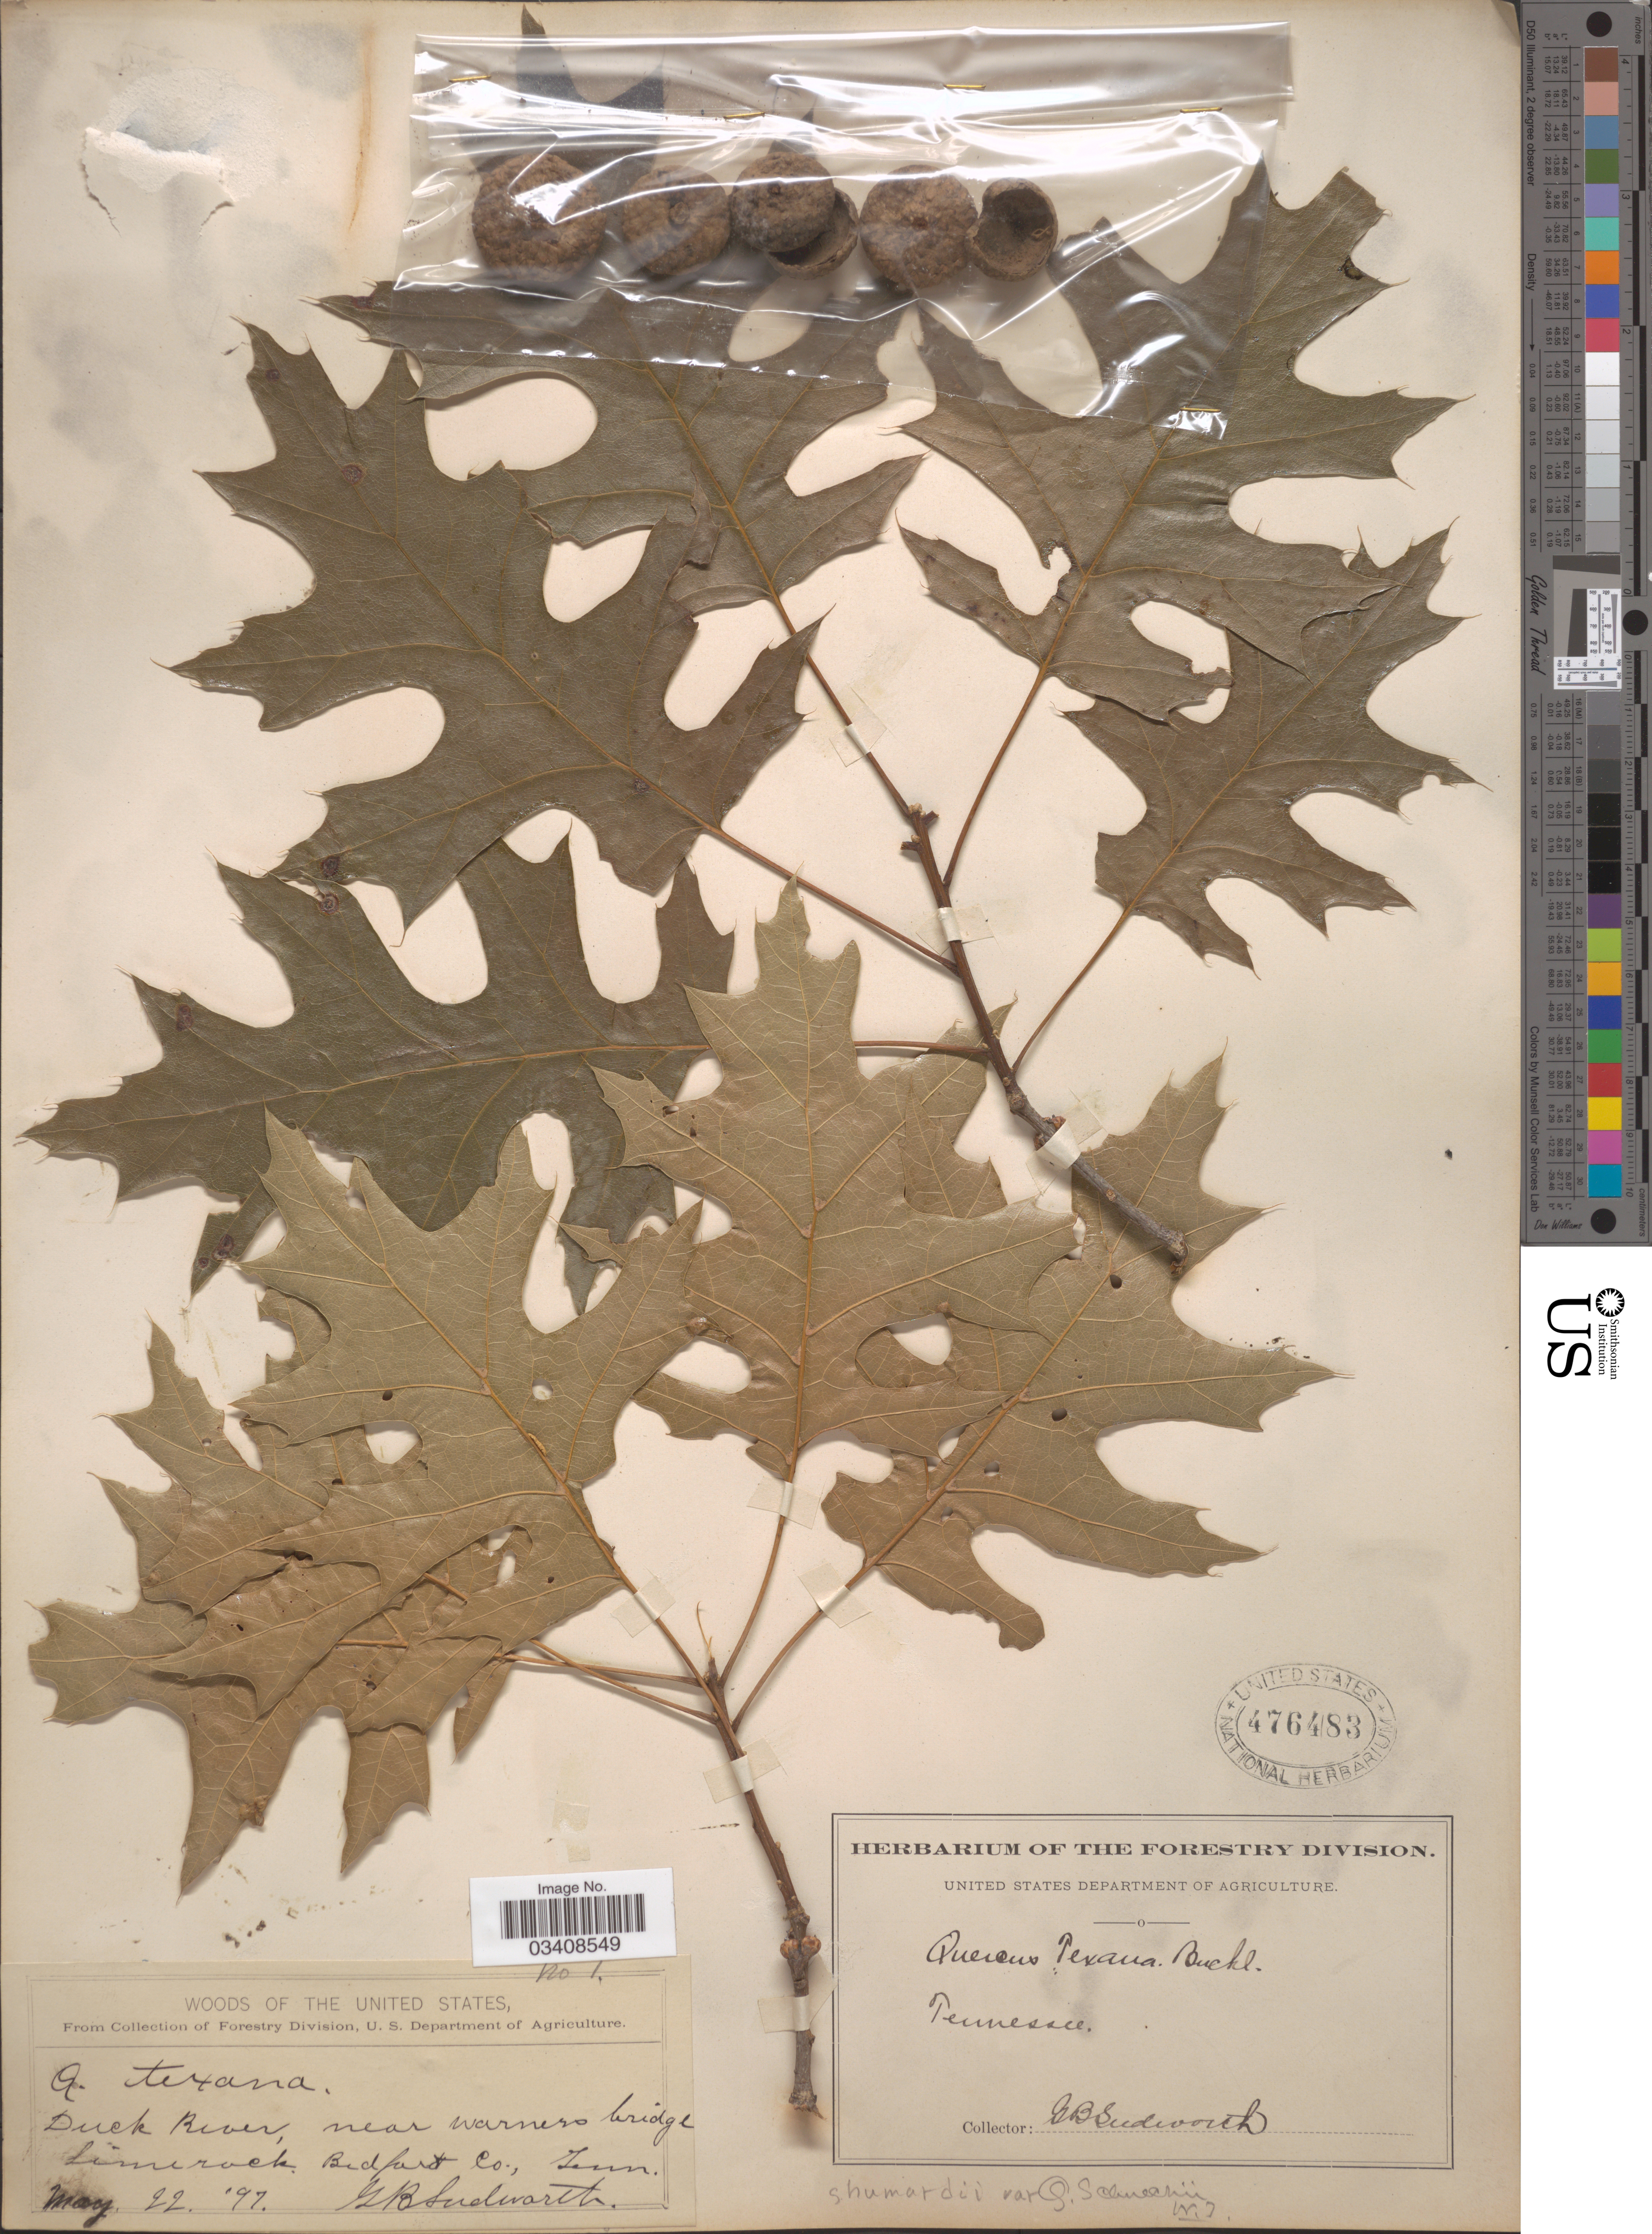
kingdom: Plantae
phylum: Tracheophyta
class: Magnoliopsida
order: Fagales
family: Fagaceae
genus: Quercus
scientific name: Quercus shumardii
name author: Buckley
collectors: G. B. Sudworth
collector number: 1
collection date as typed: Transcribed d/m/y: 22/5/97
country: United States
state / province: Tennessee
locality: Duck River, near Warners bridge. Limerock, Bedford Co.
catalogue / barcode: US 476483